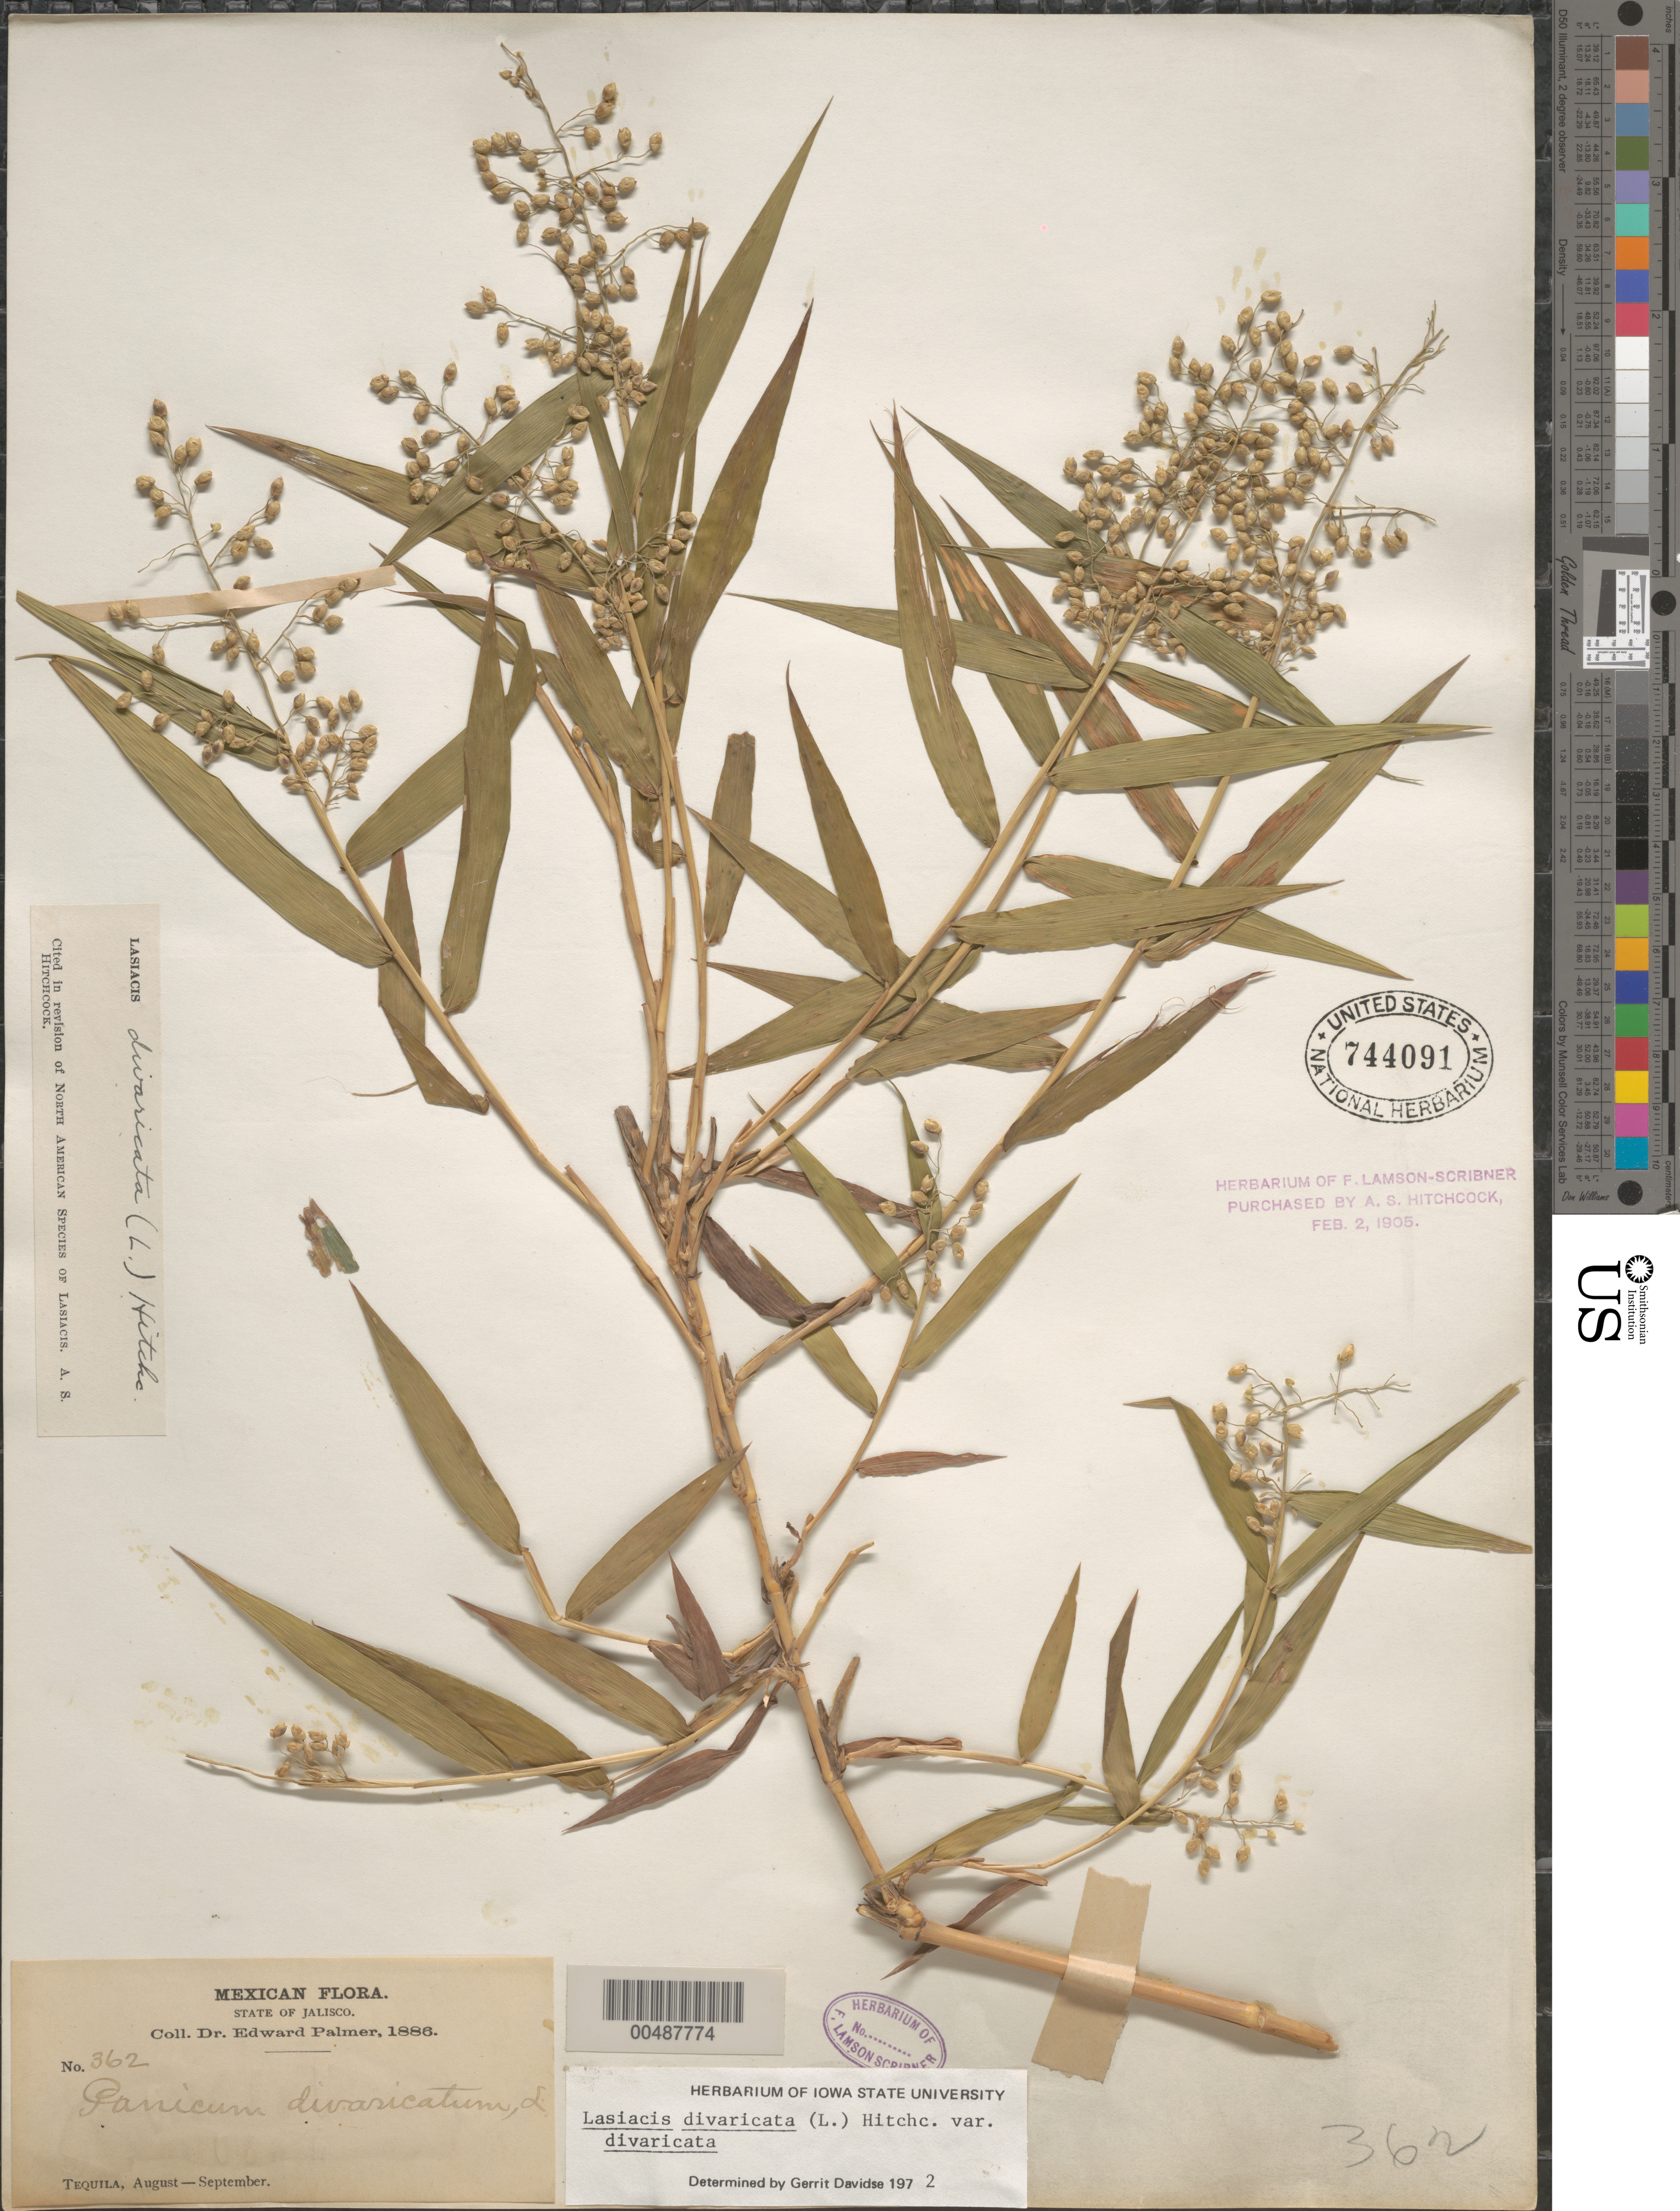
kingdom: Plantae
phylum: Tracheophyta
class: Liliopsida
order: Poales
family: Poaceae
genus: Lasiacis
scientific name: Lasiacis divaricata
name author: (L.) Hitchc.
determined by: Davidse, Gerrit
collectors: E. Palmer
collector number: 362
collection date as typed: Aug 1886 to Sep 1886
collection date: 1886-08/1886-09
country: Mexico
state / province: Jalisco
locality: Tequila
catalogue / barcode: US 744091